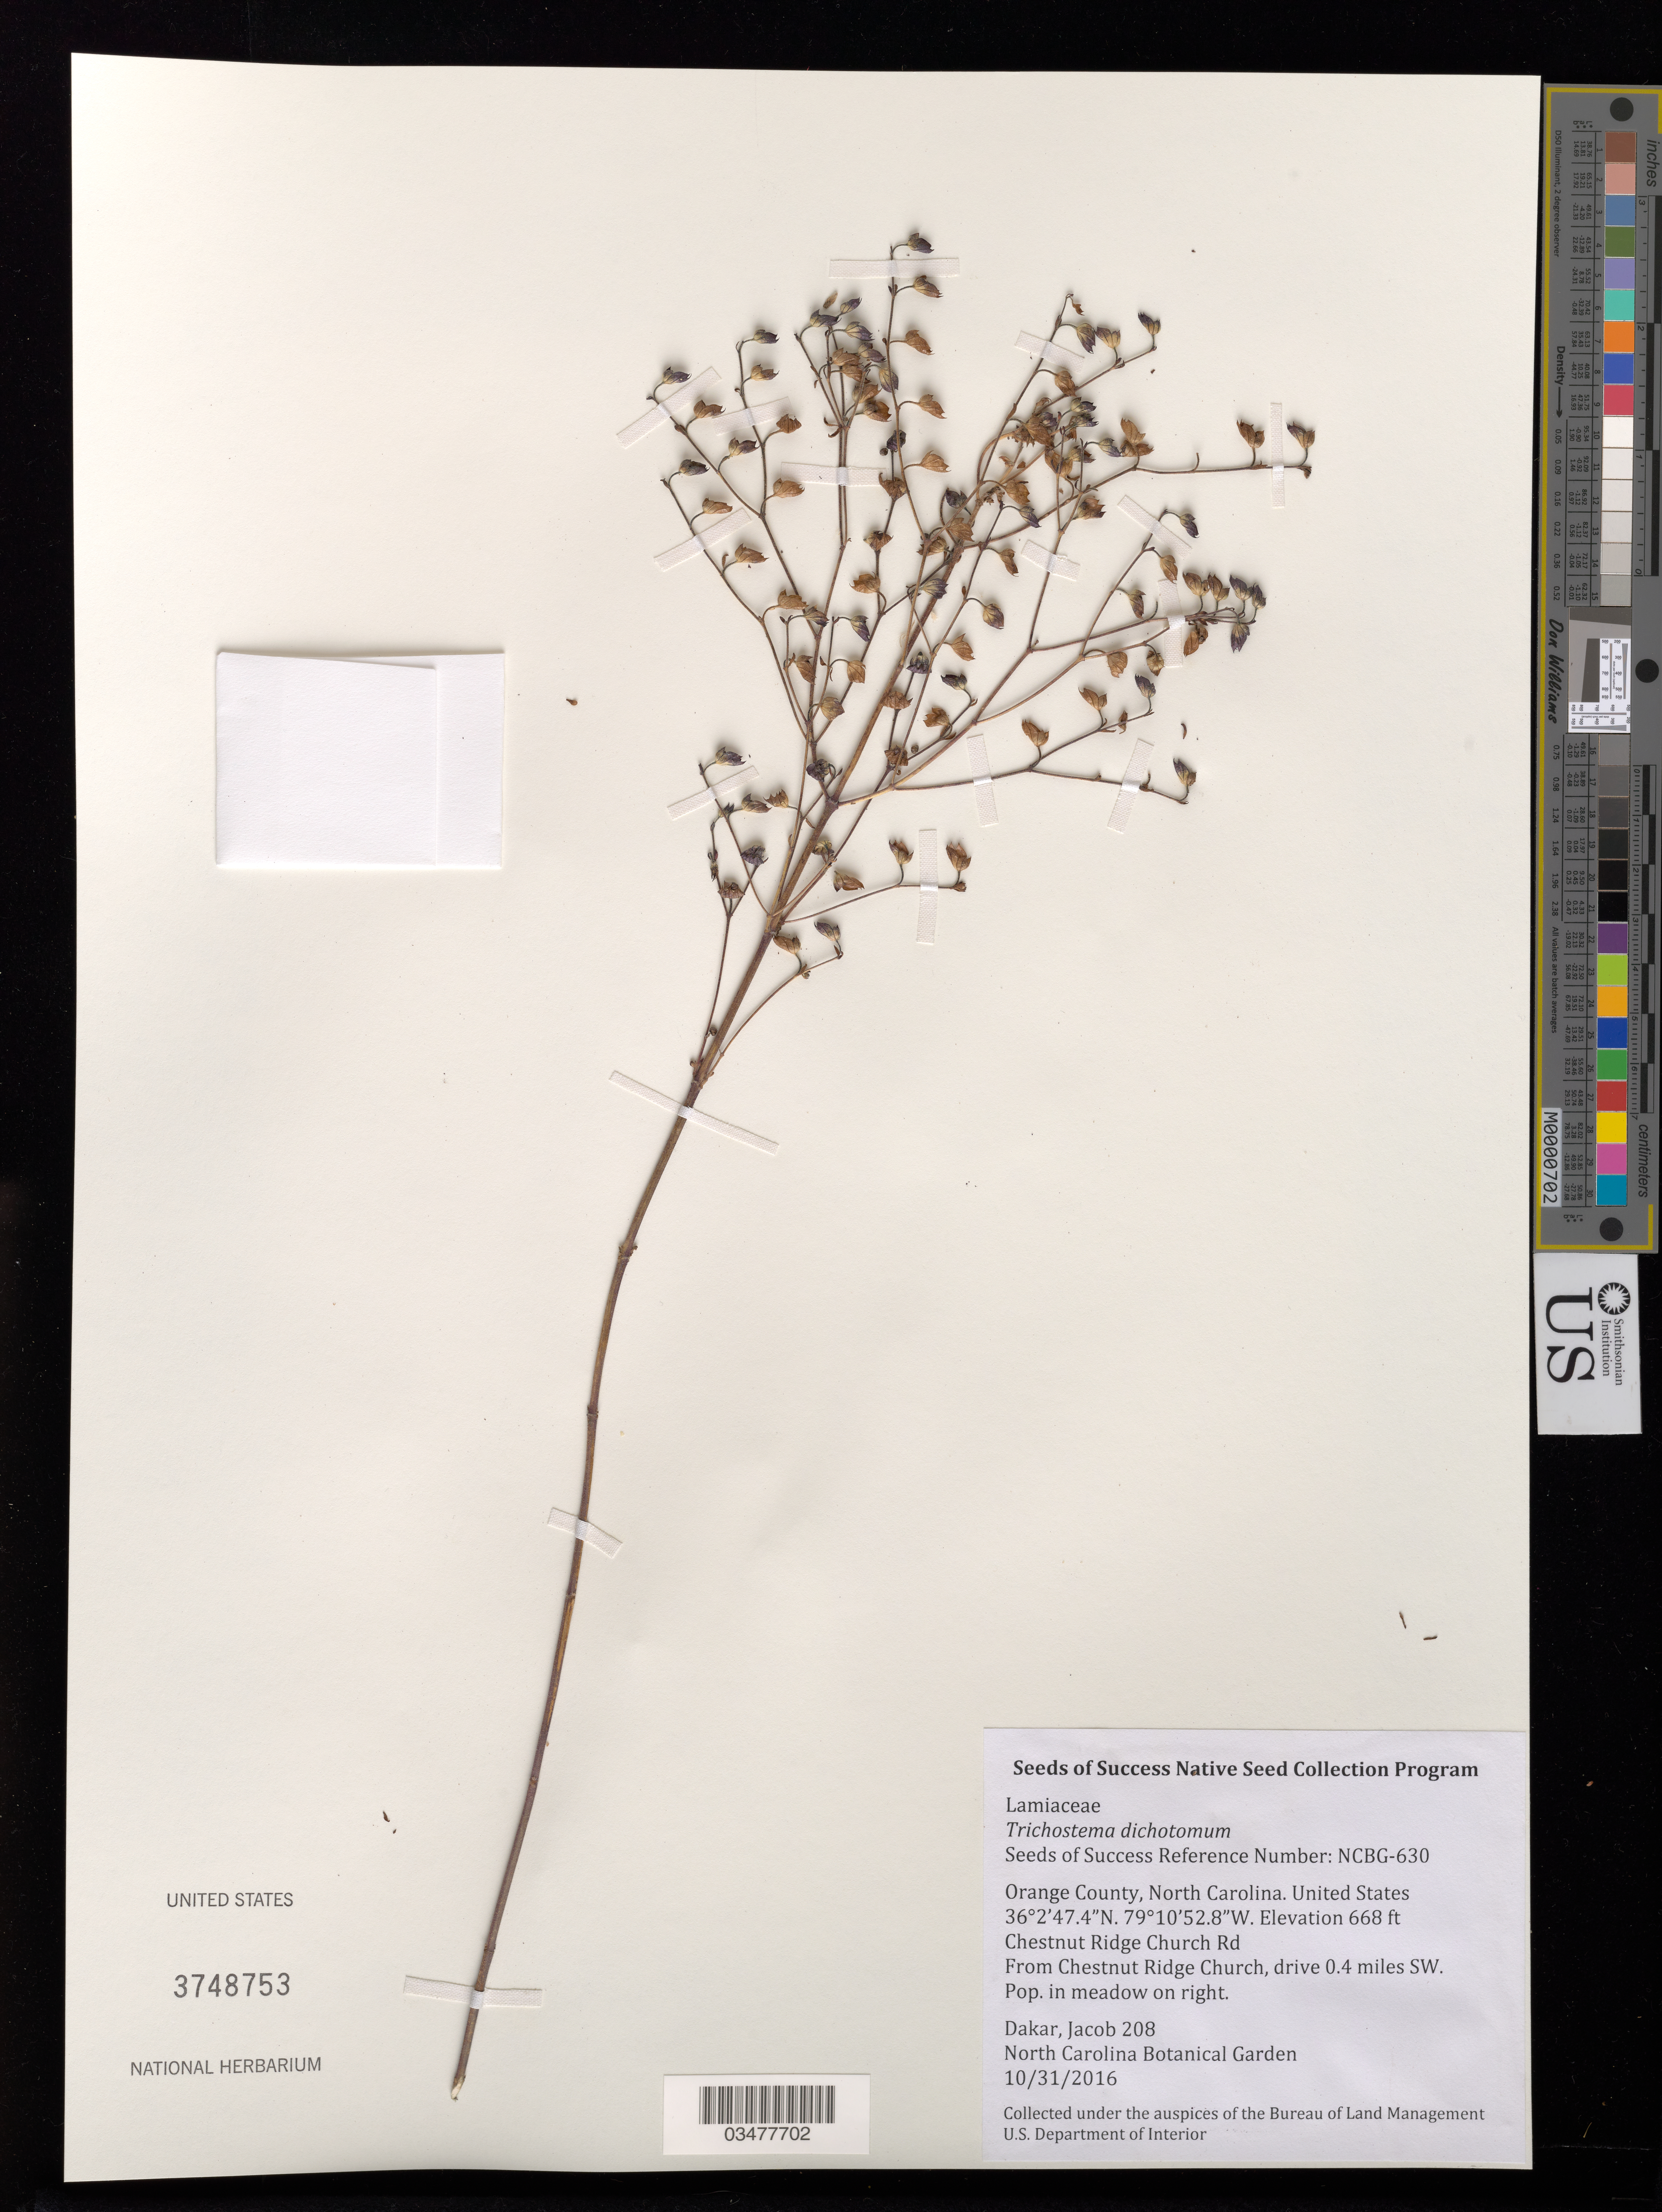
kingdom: Plantae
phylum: Tracheophyta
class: Magnoliopsida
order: Lamiales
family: Lamiaceae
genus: Trichostema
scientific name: Trichostema dichotomum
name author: L.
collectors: J. Dakar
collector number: NCBG-630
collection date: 2016-10-31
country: United States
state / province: North Carolina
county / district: Orange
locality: Chestnut Ridge Church Rd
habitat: Meadow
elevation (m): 204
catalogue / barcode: US 3748753